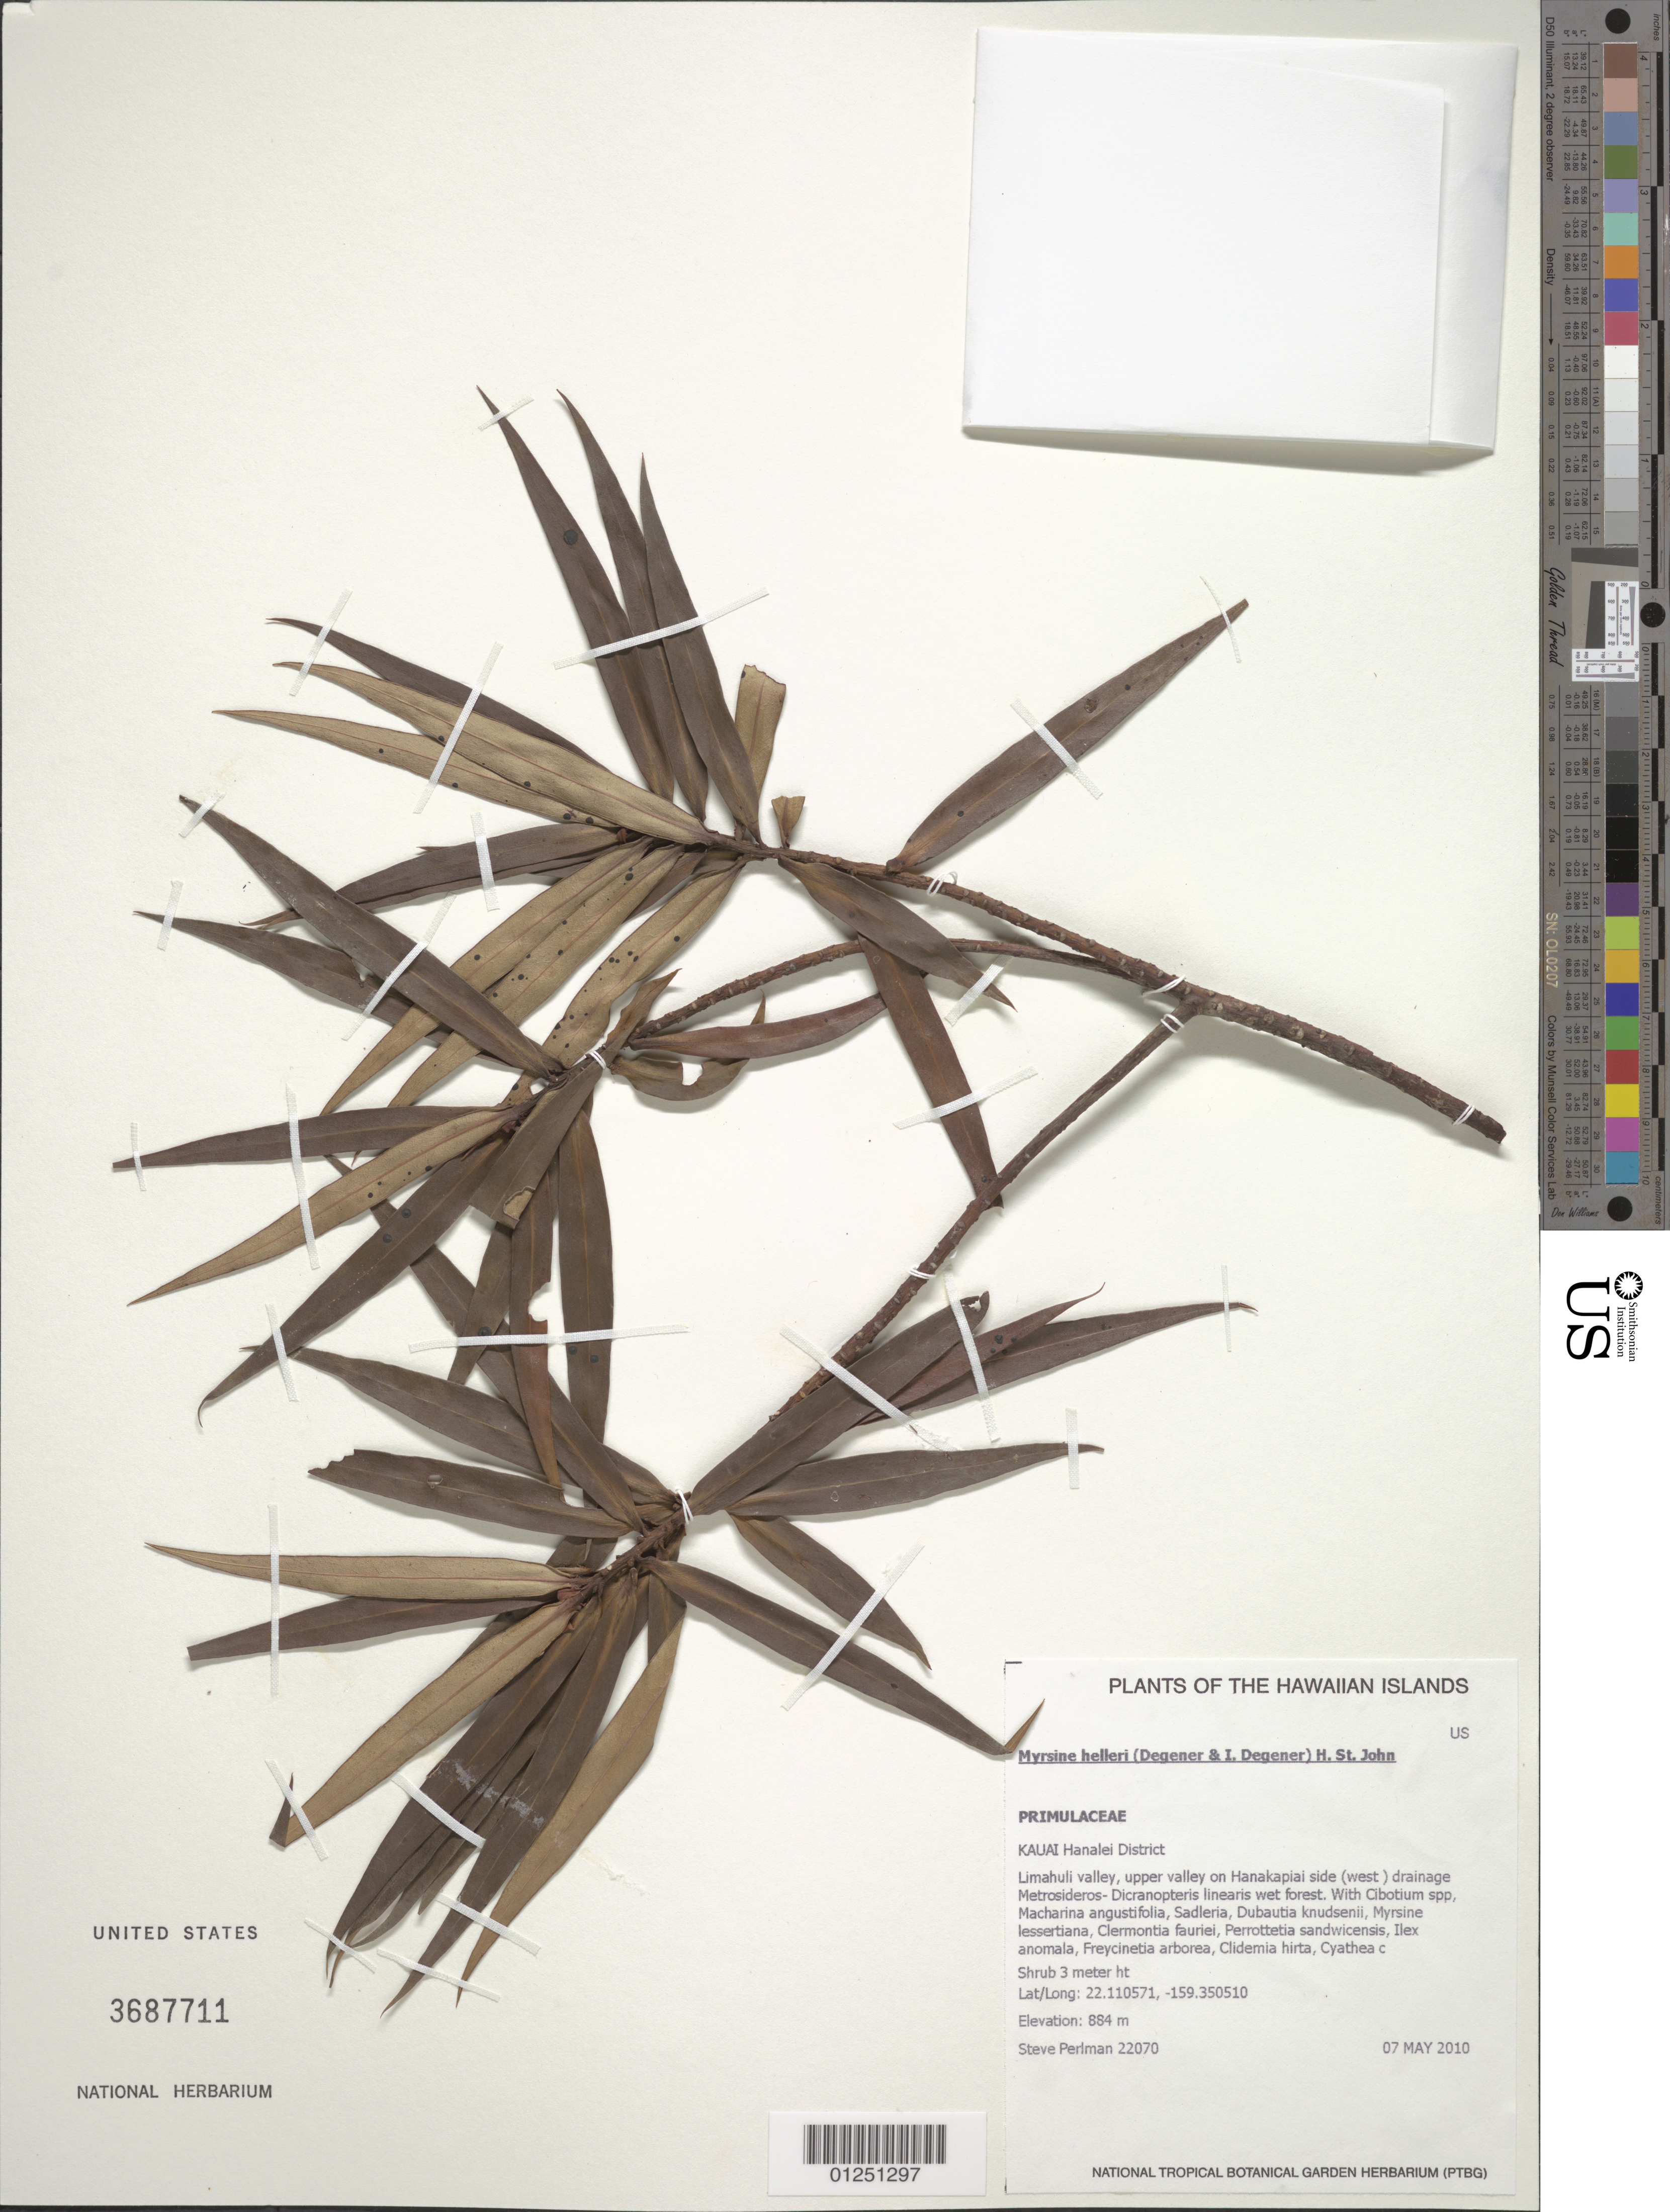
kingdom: Plantae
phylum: Tracheophyta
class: Magnoliopsida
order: Ericales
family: Primulaceae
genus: Myrsine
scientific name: Myrsine helleri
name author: (O. Deg. & I. Deg.) H. St. John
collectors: S. P. Perlman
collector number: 22070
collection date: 2010-05-07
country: United States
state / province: Hawaii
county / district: Kauai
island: Kaua'i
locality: Hanalei District, Limahuli Valley, upper valley on Hanakapiai side (west) drainage.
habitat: Linearis wet forest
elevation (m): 884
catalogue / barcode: US 3687711